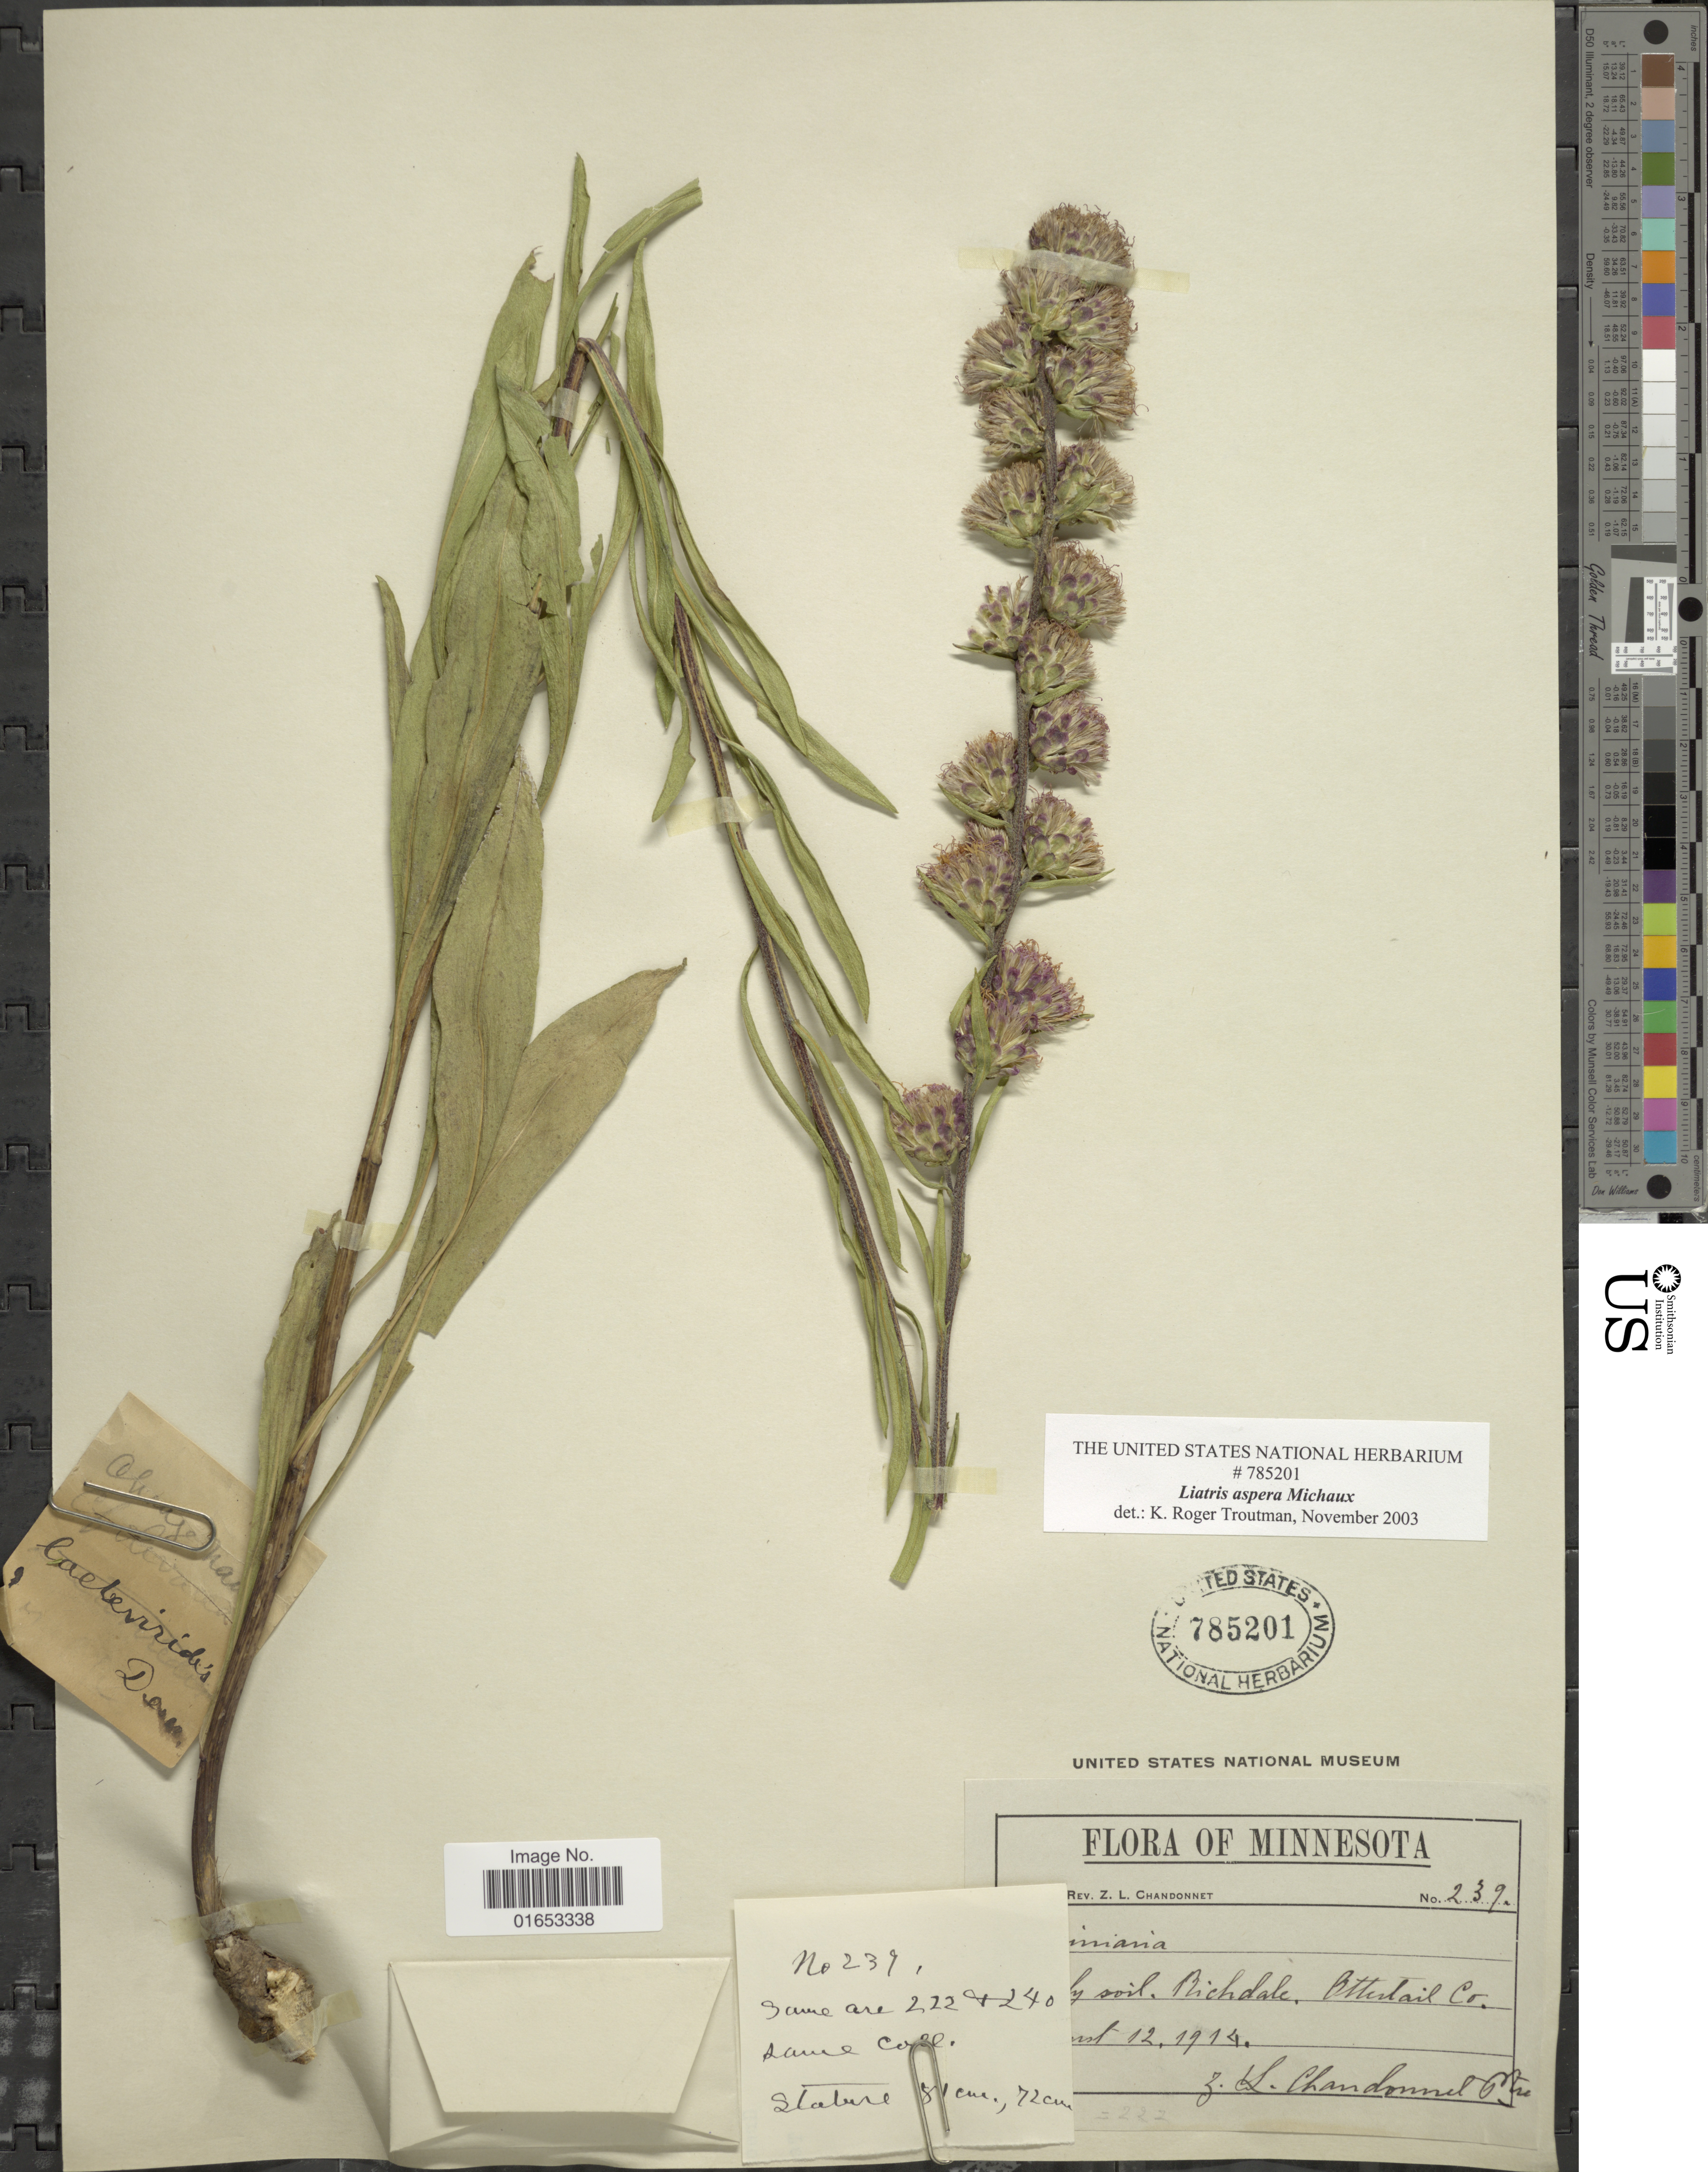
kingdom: Plantae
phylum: Tracheophyta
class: Magnoliopsida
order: Asterales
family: Asteraceae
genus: Liatris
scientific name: Liatris aspera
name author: Michx.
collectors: Z. Chandonnet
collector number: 239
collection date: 1914-08-12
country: United States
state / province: Minnesota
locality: Richdale, Otter tail Co.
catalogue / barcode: US 785201